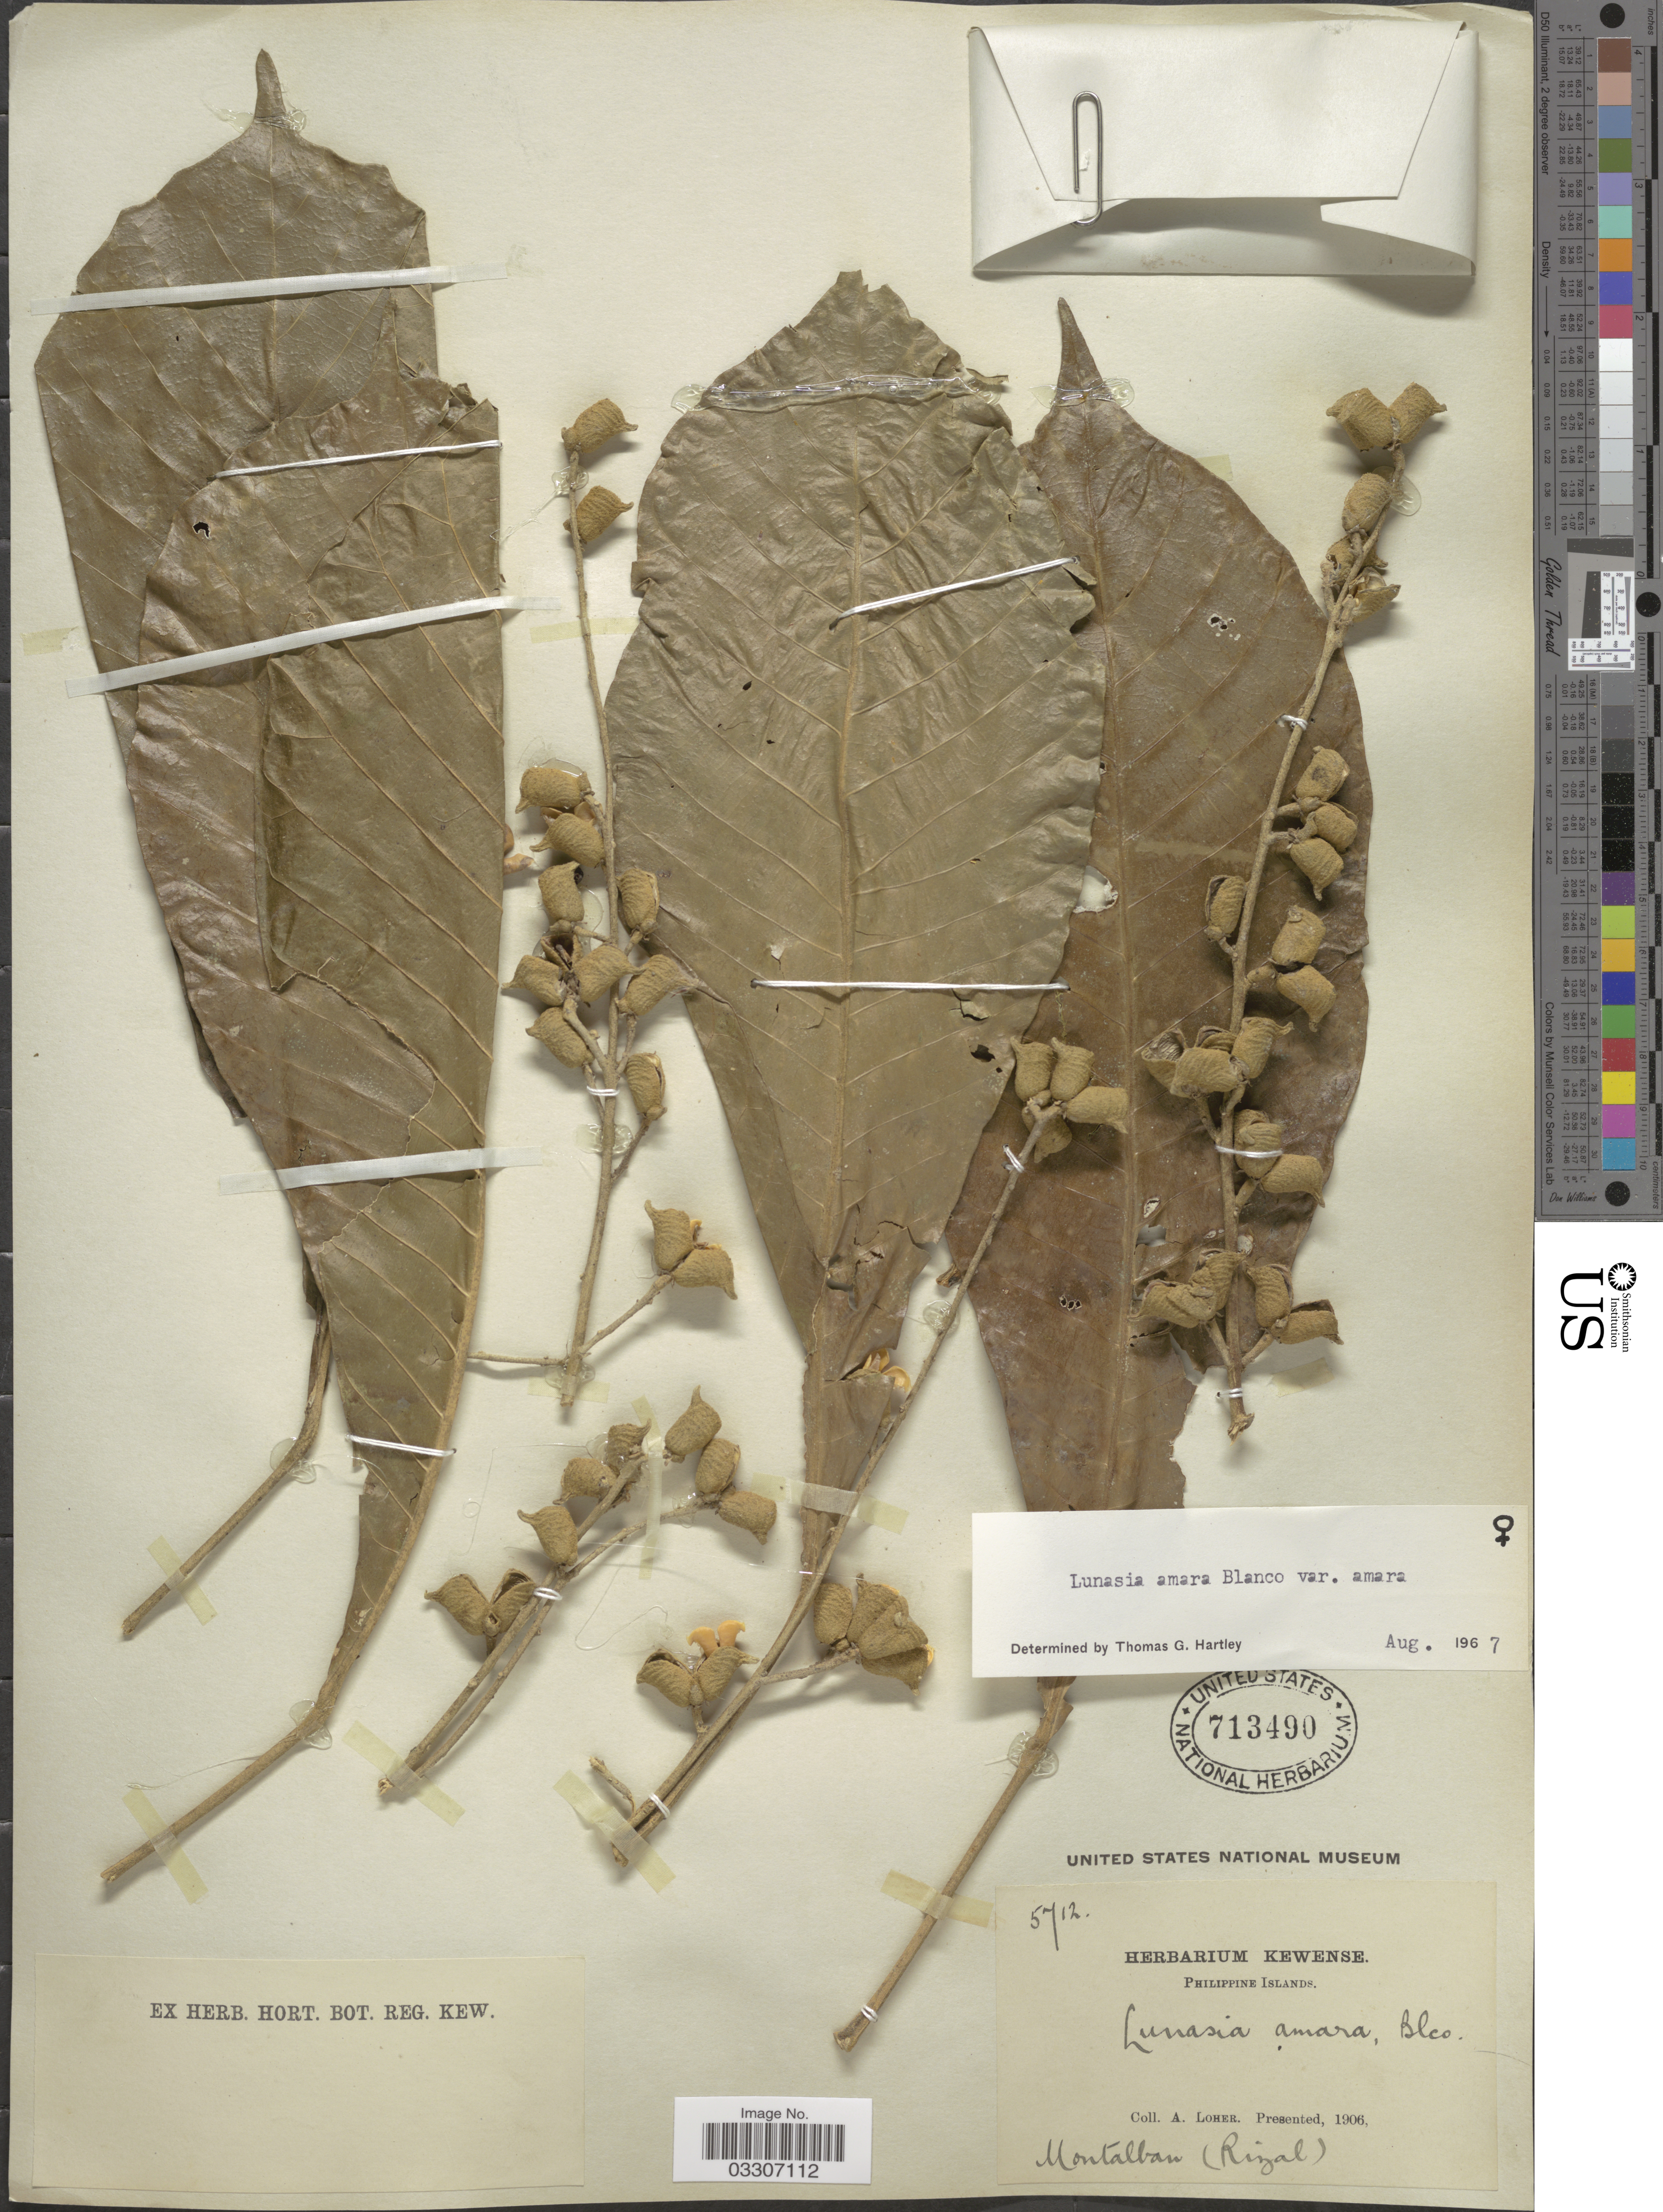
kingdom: Plantae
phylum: Tracheophyta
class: Magnoliopsida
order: Sapindales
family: Rutaceae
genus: Lunasia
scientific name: Lunasia amara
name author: Blanco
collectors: A. Loher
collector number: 5712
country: Philippines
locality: Montalban (Rizal).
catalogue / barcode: US 713490